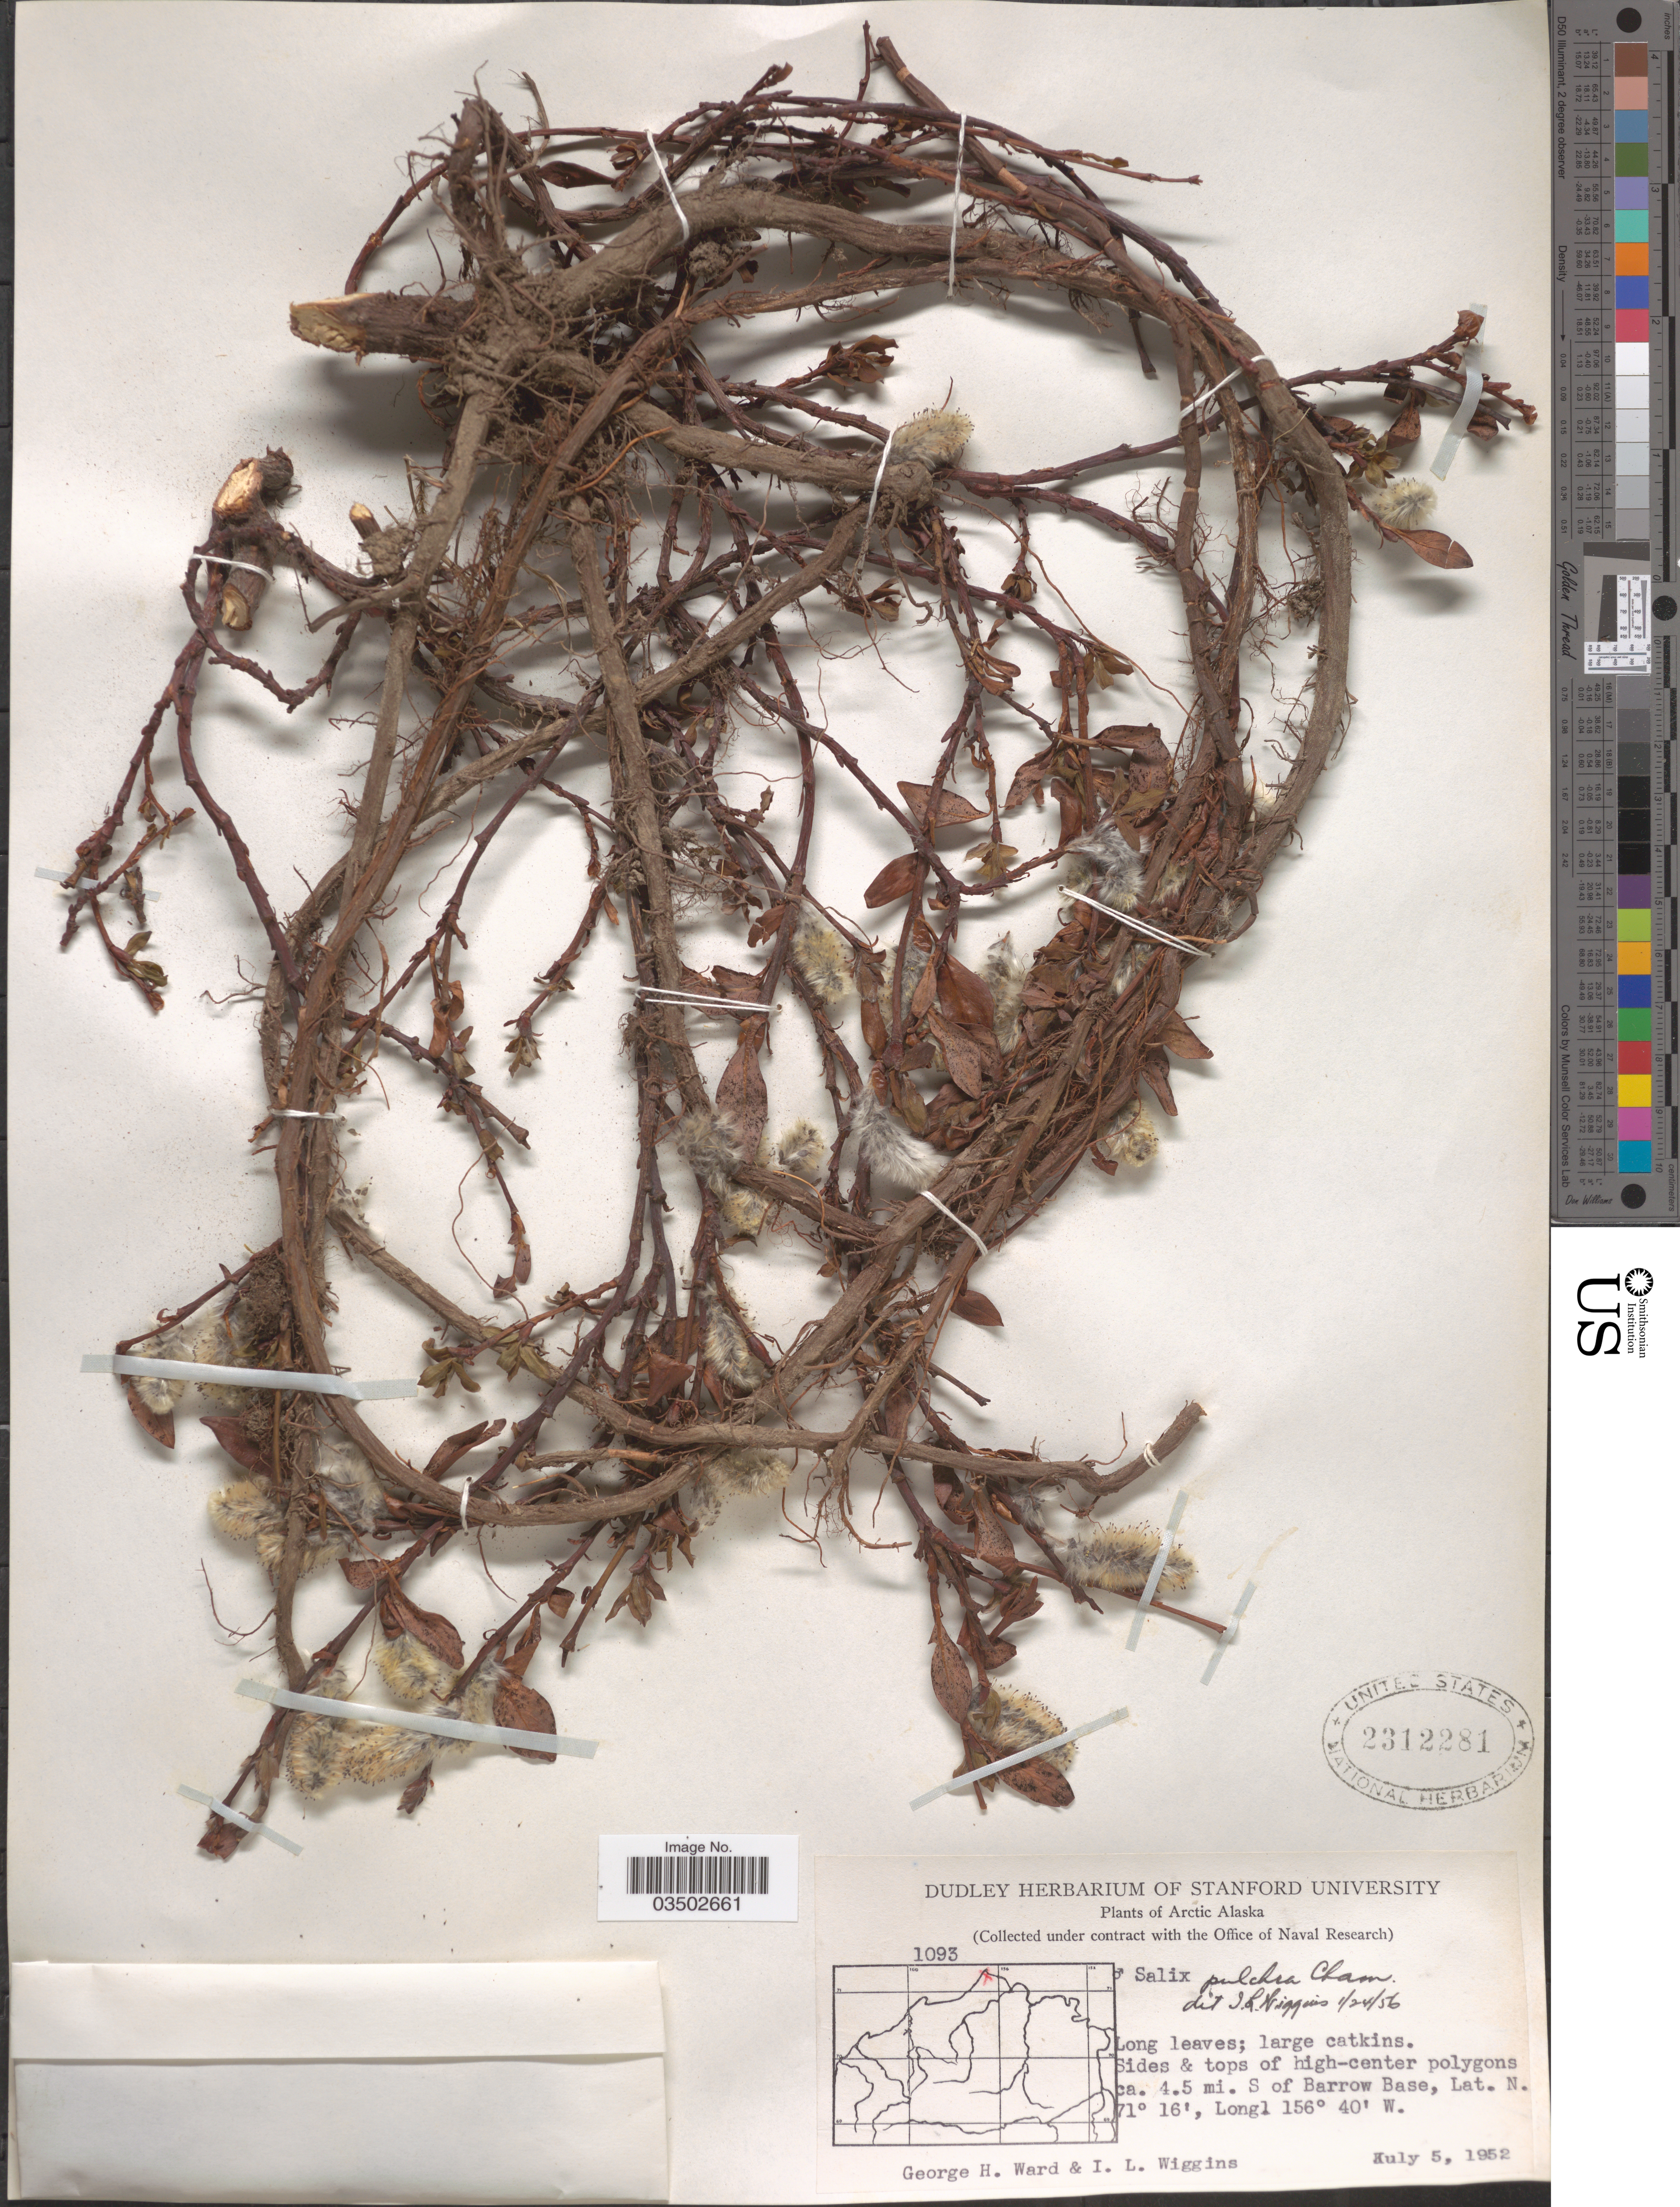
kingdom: Plantae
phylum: Tracheophyta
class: Magnoliopsida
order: Malpighiales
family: Salicaceae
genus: Salix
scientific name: Salix pulchra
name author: Cham.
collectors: G. H. Ward & I. L. Wiggins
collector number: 1093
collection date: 1952-07-05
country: United States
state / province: Alaska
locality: Arctic Alaska. Sides & tops of high-center polygons ca. 4.5 mi. S of Barrow Base.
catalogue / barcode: US 2312281